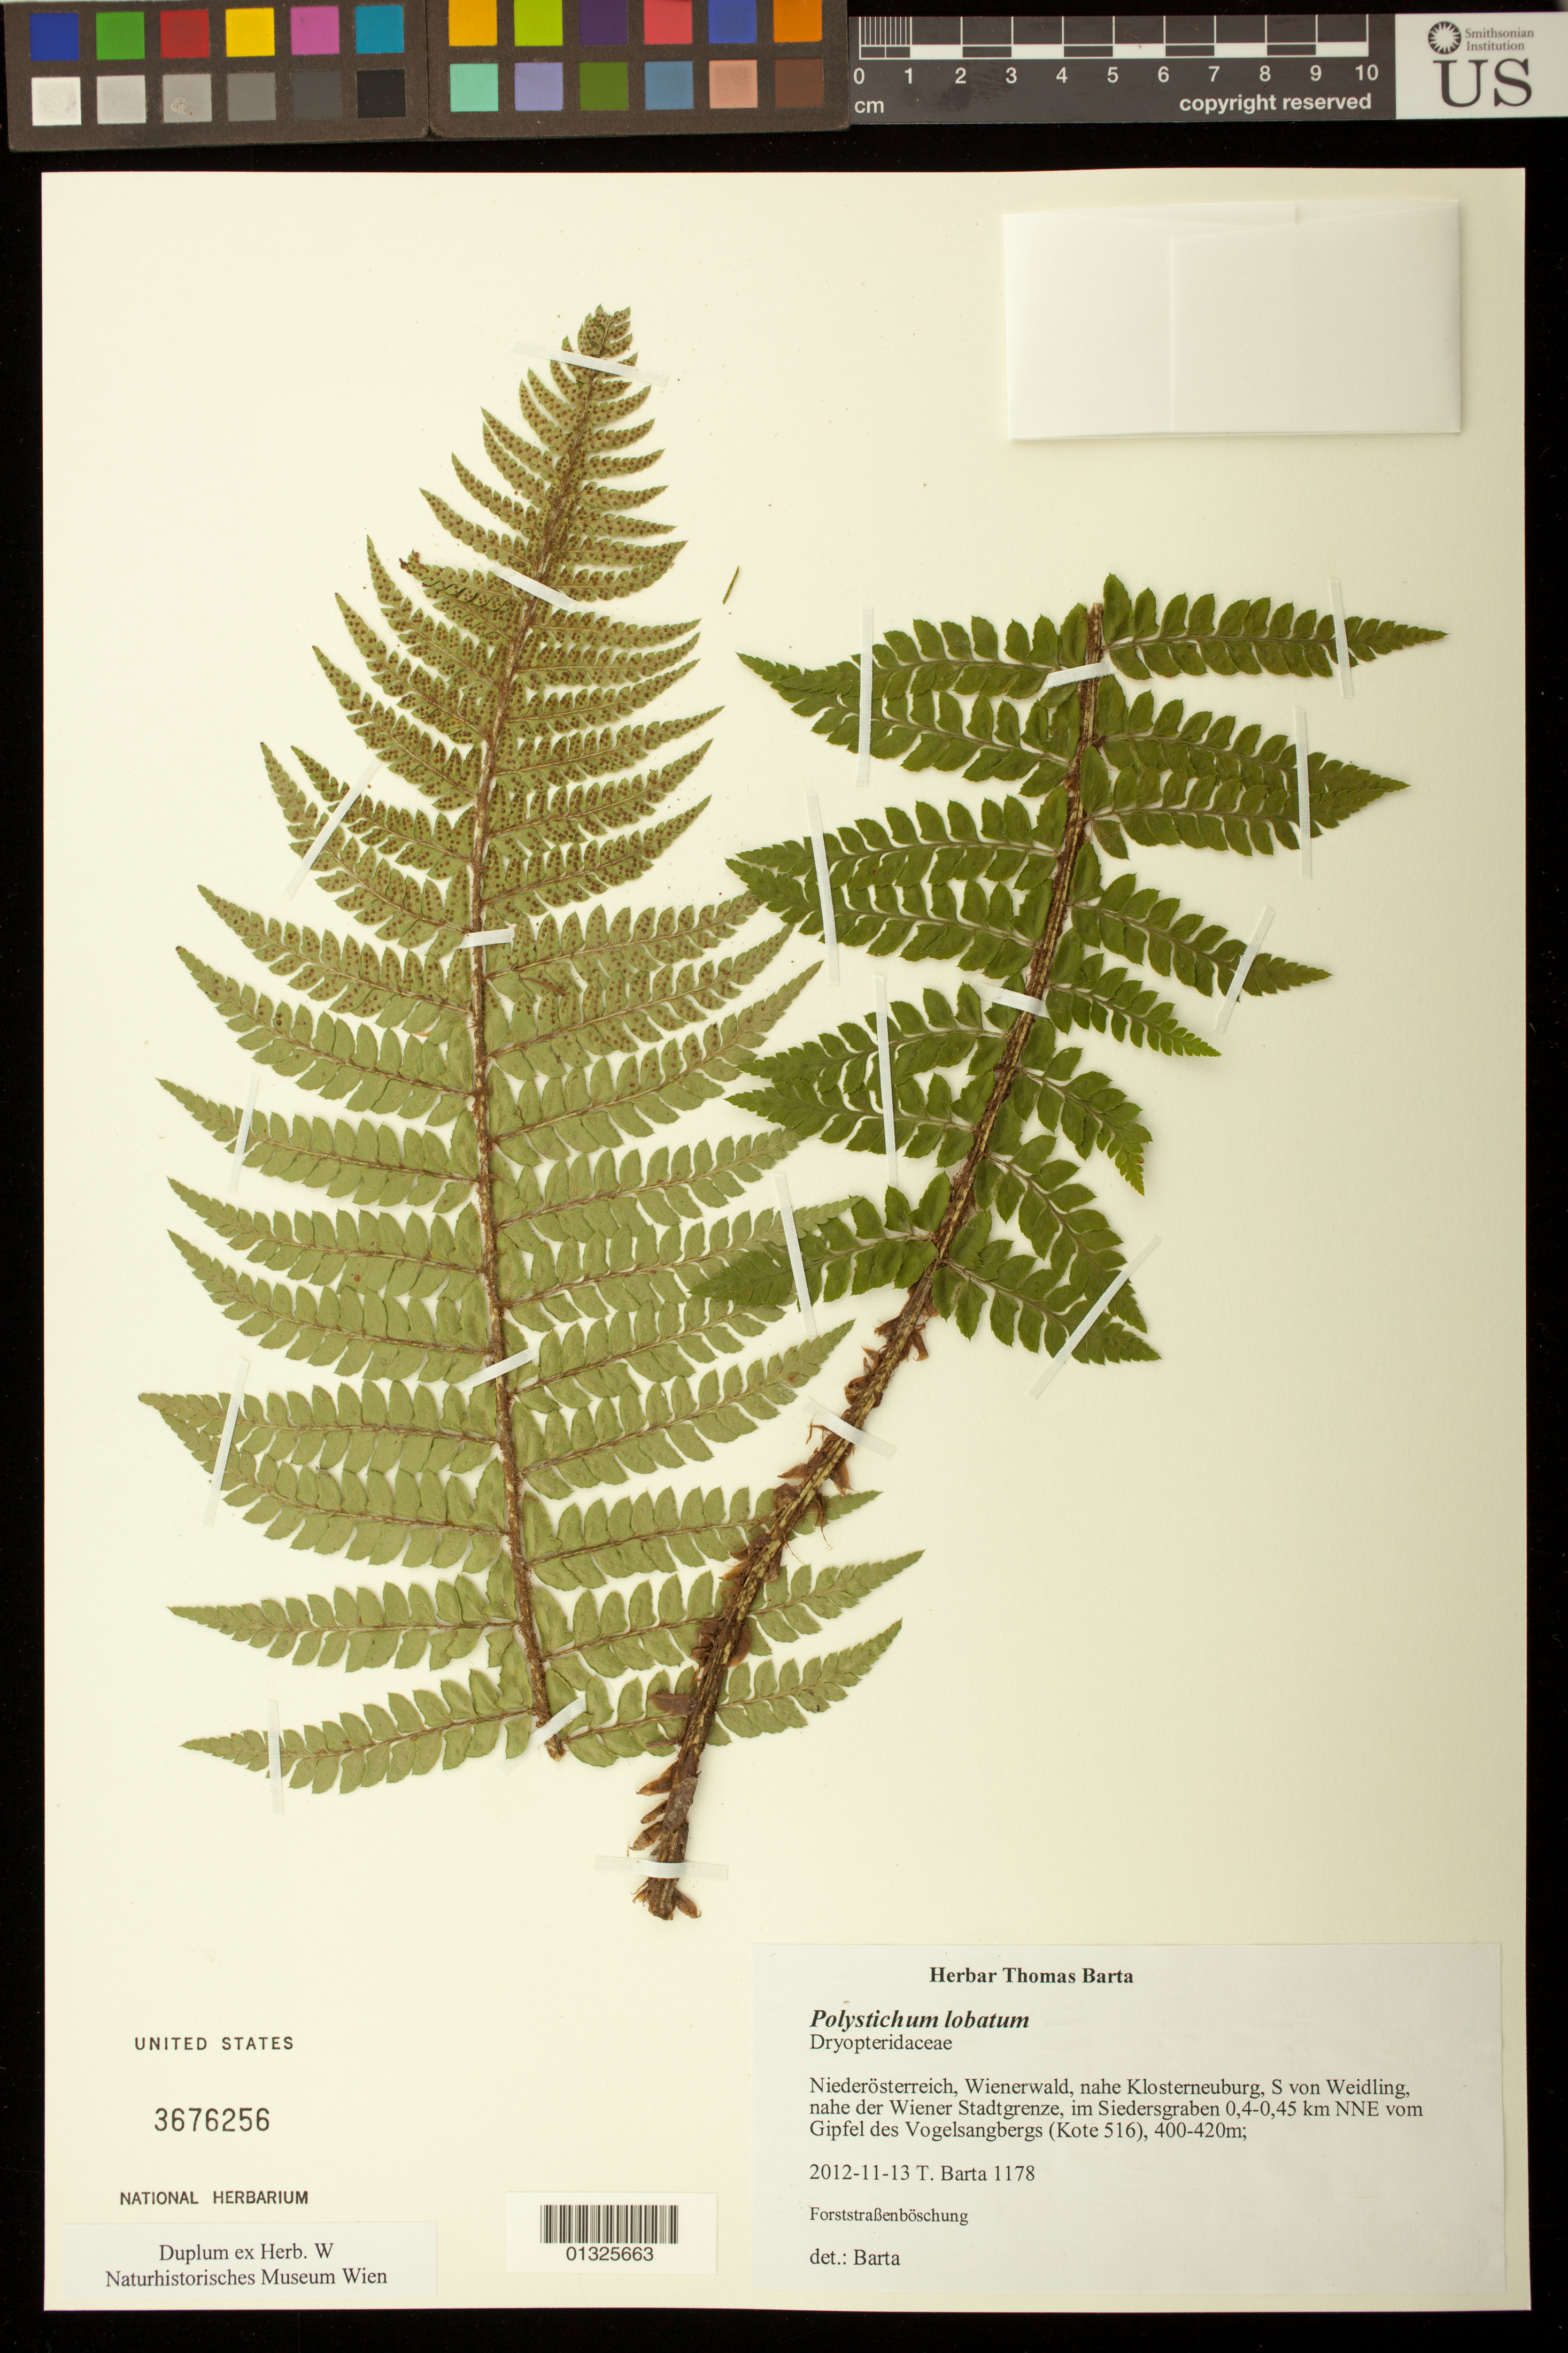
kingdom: Plantae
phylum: Tracheophyta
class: Polypodiopsida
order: Polypodiales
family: Dryopteridaceae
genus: Polystichum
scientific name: Polystichum aculeatum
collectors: T. Barta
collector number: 1178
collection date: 2012-11-13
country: Austria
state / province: Niederosterreich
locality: Wienerwald, nahe Klosterneuburg, S von Weidling, nahe der Wiener Stadtgrenze, im Siedersgraben 0.4-0.45 km NNE vom Gipfel des Vogelsangbergs (Kote 516).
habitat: Forststraßenboschung.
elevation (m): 400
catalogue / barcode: US 3676256